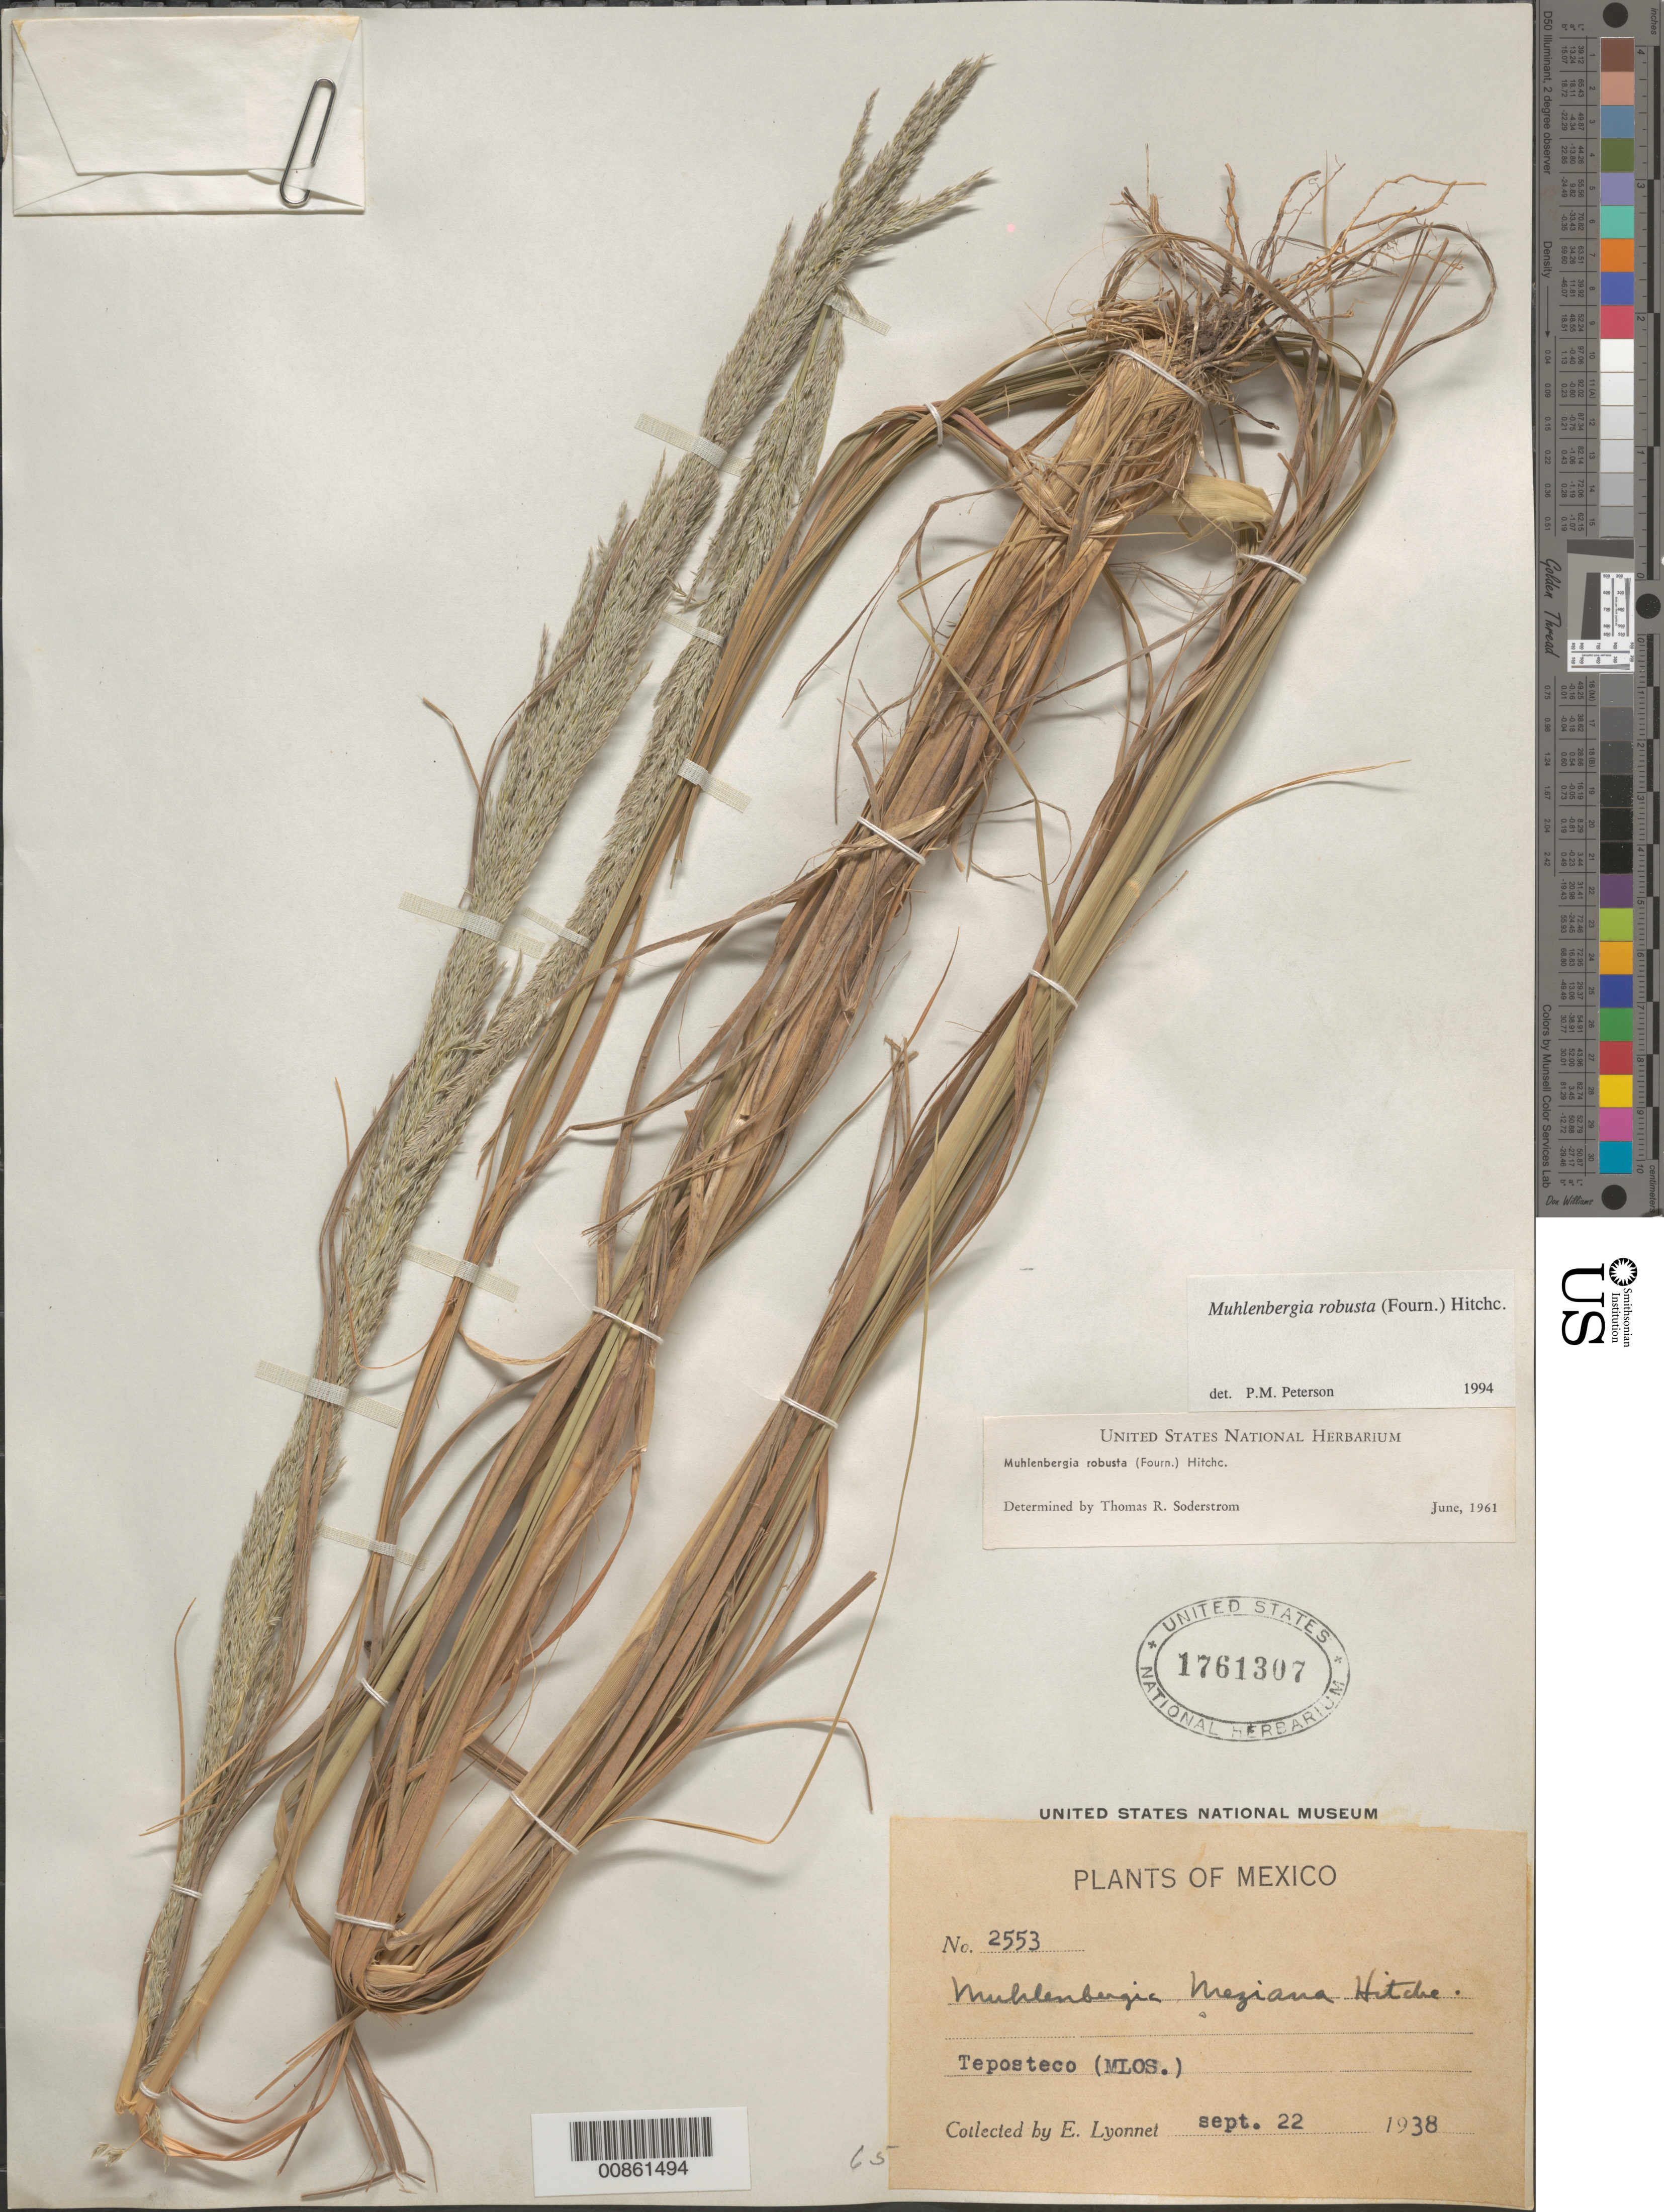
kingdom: Plantae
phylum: Tracheophyta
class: Liliopsida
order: Poales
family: Poaceae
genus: Muhlenbergia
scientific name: Muhlenbergia robusta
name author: (E. Fourn.) Hitchc.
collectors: Bro. E. Lyonnet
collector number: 2553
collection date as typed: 22 Sep 1938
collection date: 1938-09-22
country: Mexico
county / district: Tepoztlán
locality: Teposteco, mpio. Tepoztlán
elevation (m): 1400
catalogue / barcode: US 1761307